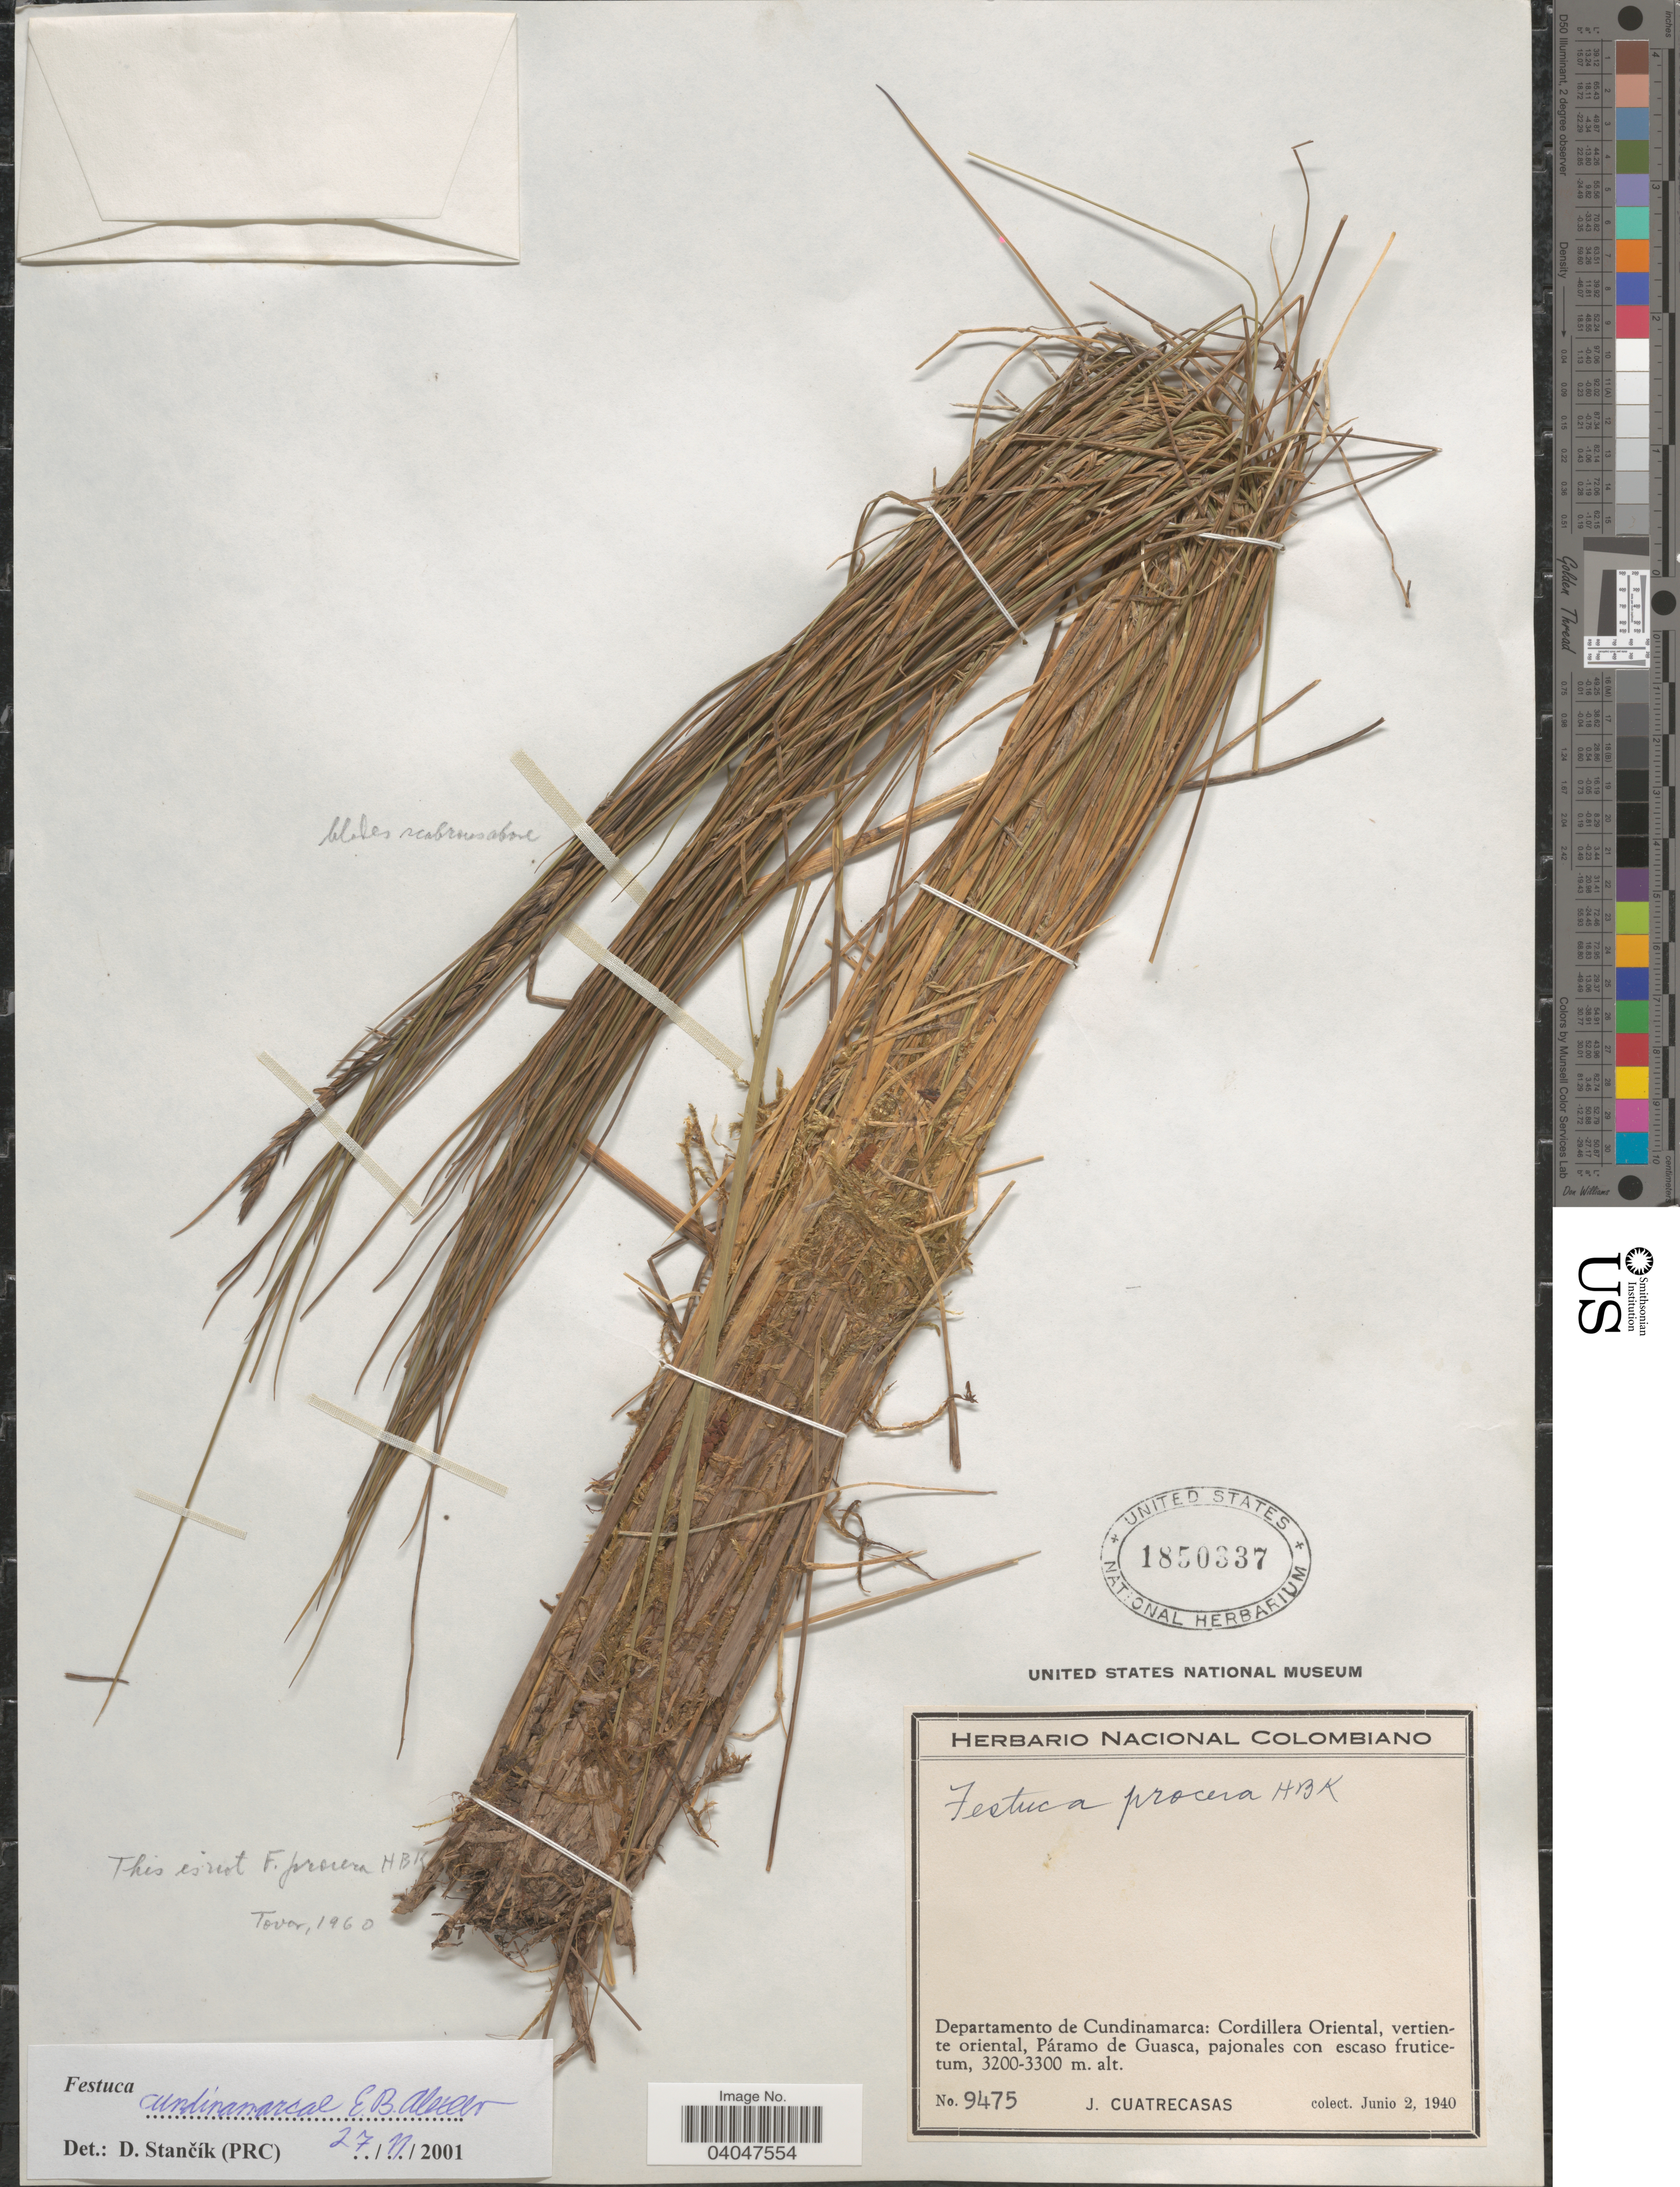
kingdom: Plantae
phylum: Tracheophyta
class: Liliopsida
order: Poales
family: Poaceae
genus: Festuca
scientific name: Festuca cundinamarcae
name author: E.B. Alexeev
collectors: J. Cuatrecasas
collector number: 9475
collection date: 1940-06-02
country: Colombia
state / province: Cundinamarca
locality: Departamento de Cundinamarca: Cordillera Oriental, vertiente oriental, Páramo de Guasca, pajonales con escaso fruticetum.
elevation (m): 3200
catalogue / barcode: US 1850337